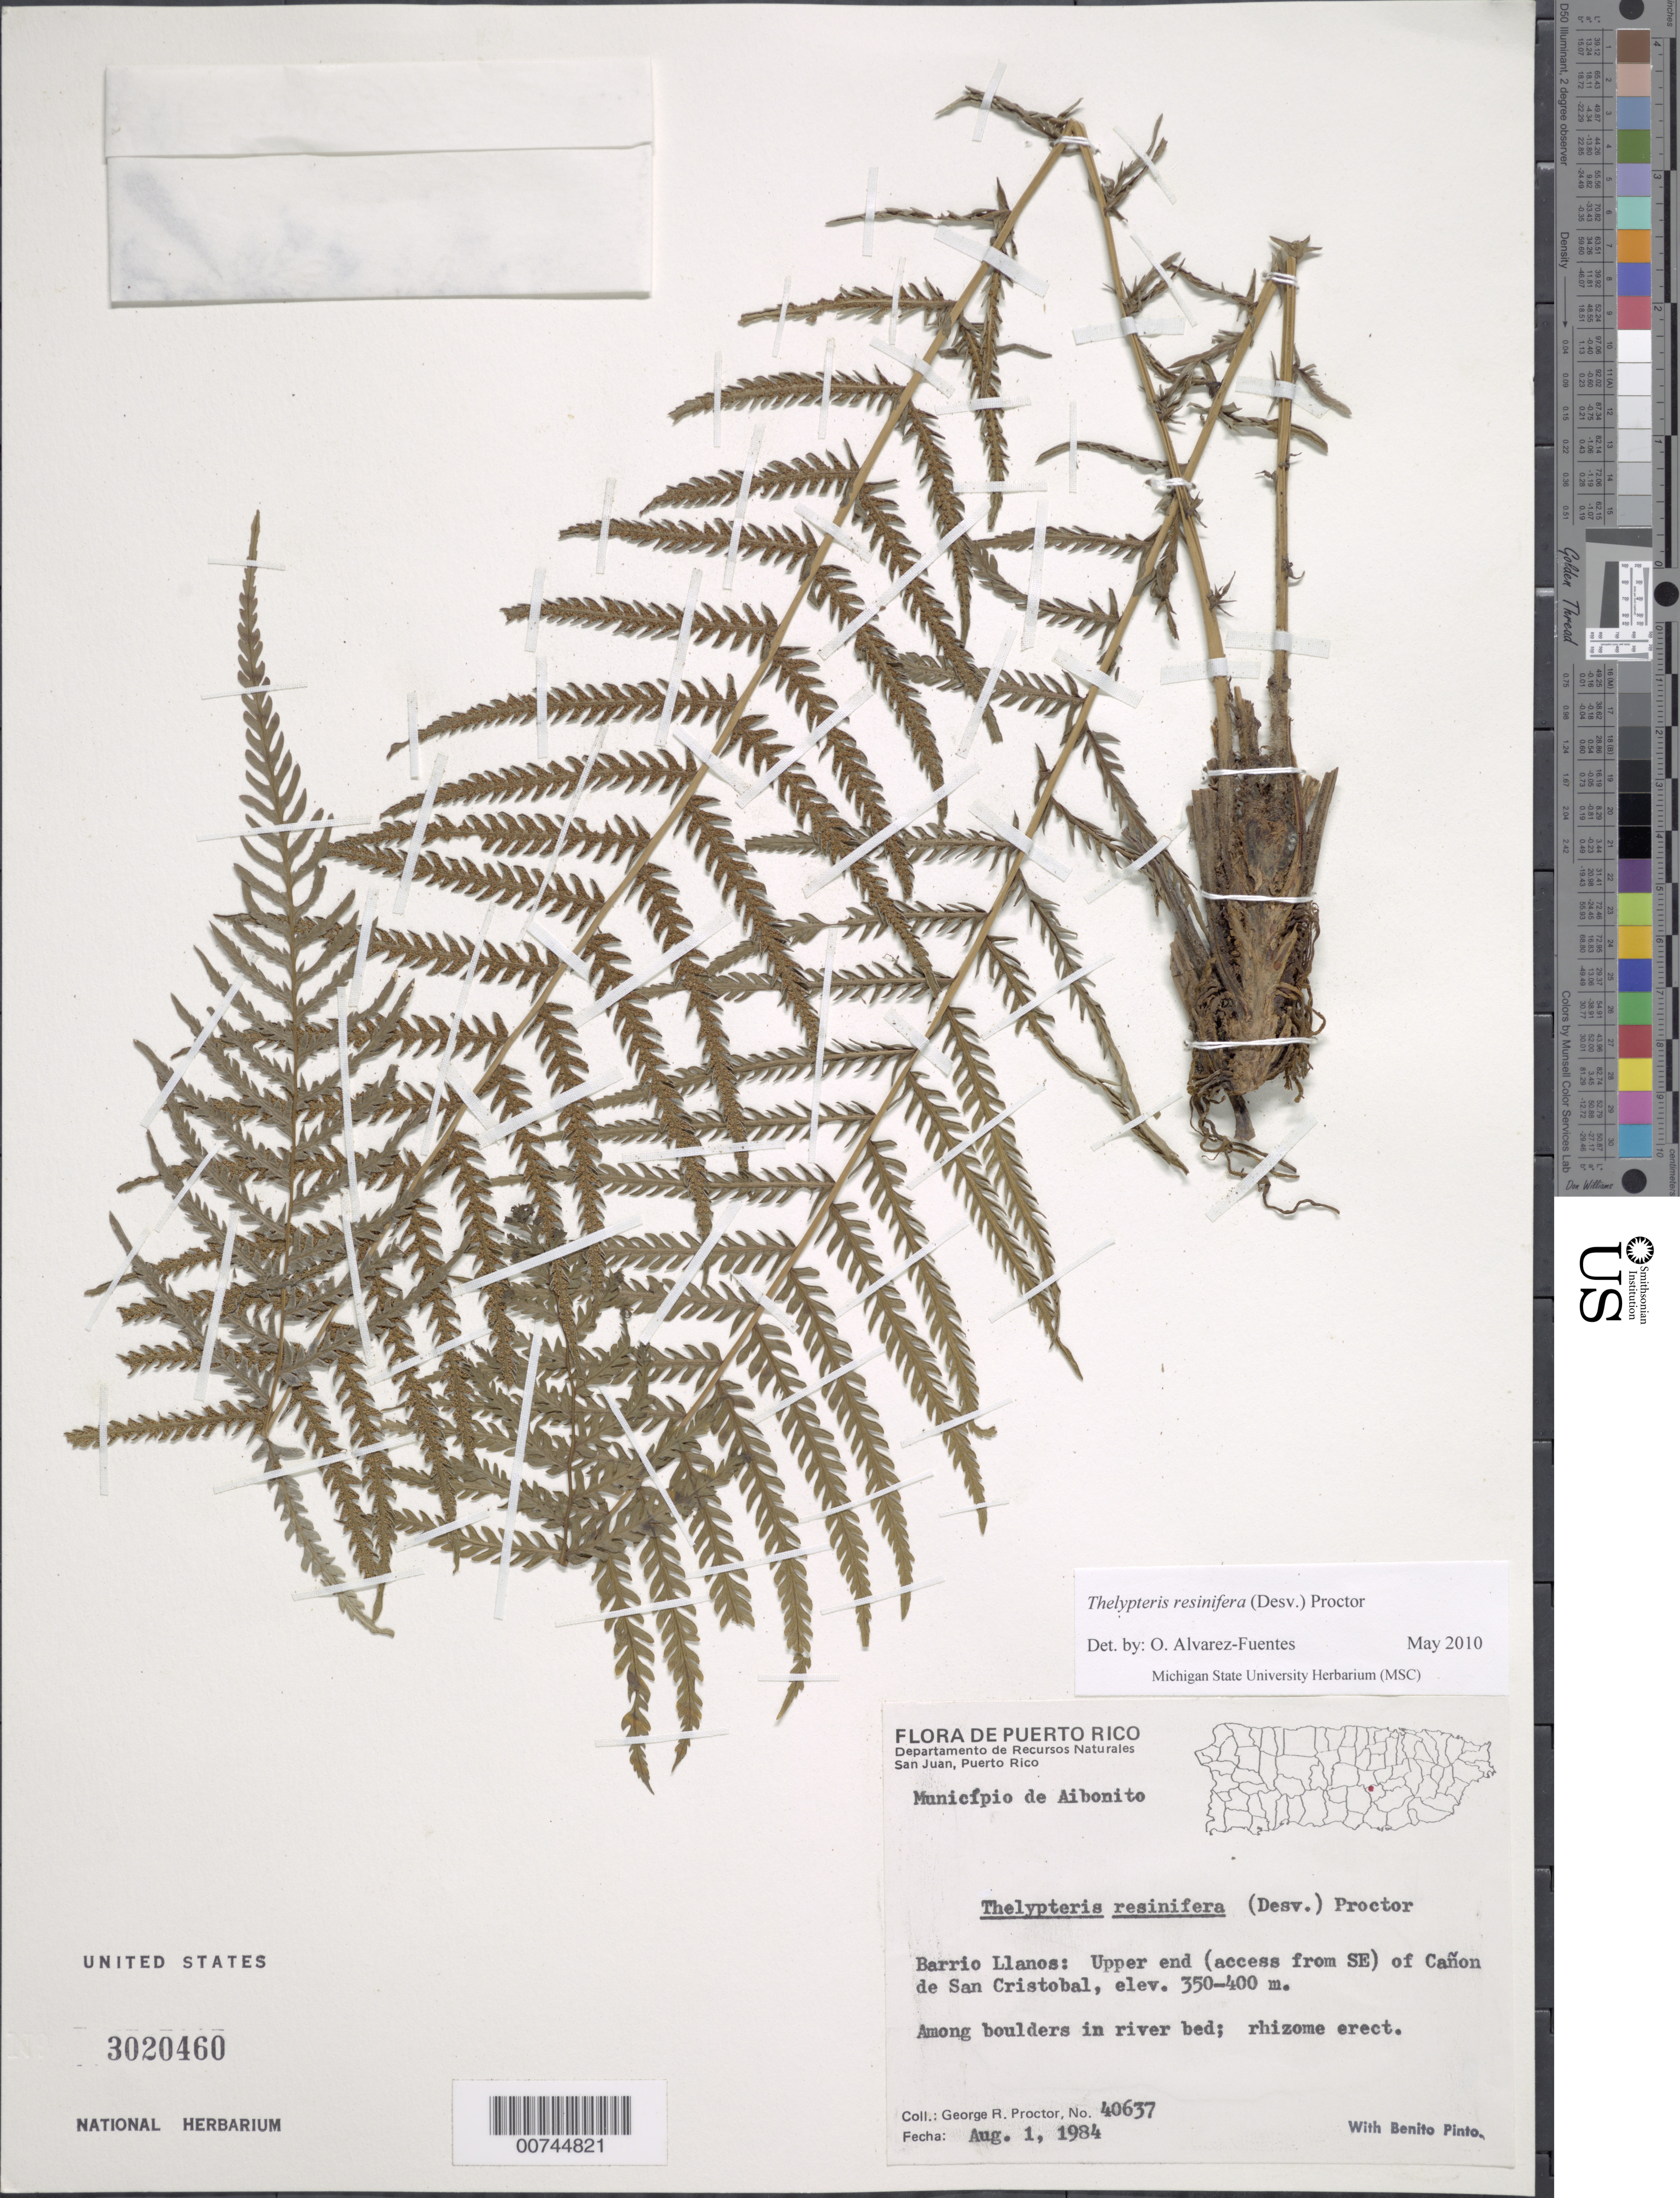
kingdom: Plantae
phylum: Tracheophyta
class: Polypodiopsida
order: Polypodiales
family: Thelypteridaceae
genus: Amauropelta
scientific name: Amauropelta resinifera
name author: (Desv.) Pic. Serm.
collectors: G. R. Proctor & B. Pinto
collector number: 40637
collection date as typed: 01 Aug 1984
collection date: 1984-08-01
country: Puerto Rico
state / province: Abonito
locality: Barrio Llanos: upper end (access from SE) of Cañon de San Cristobal. Municipio de Aibonito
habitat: Among boulders in river bed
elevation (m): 350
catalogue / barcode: US 3020460